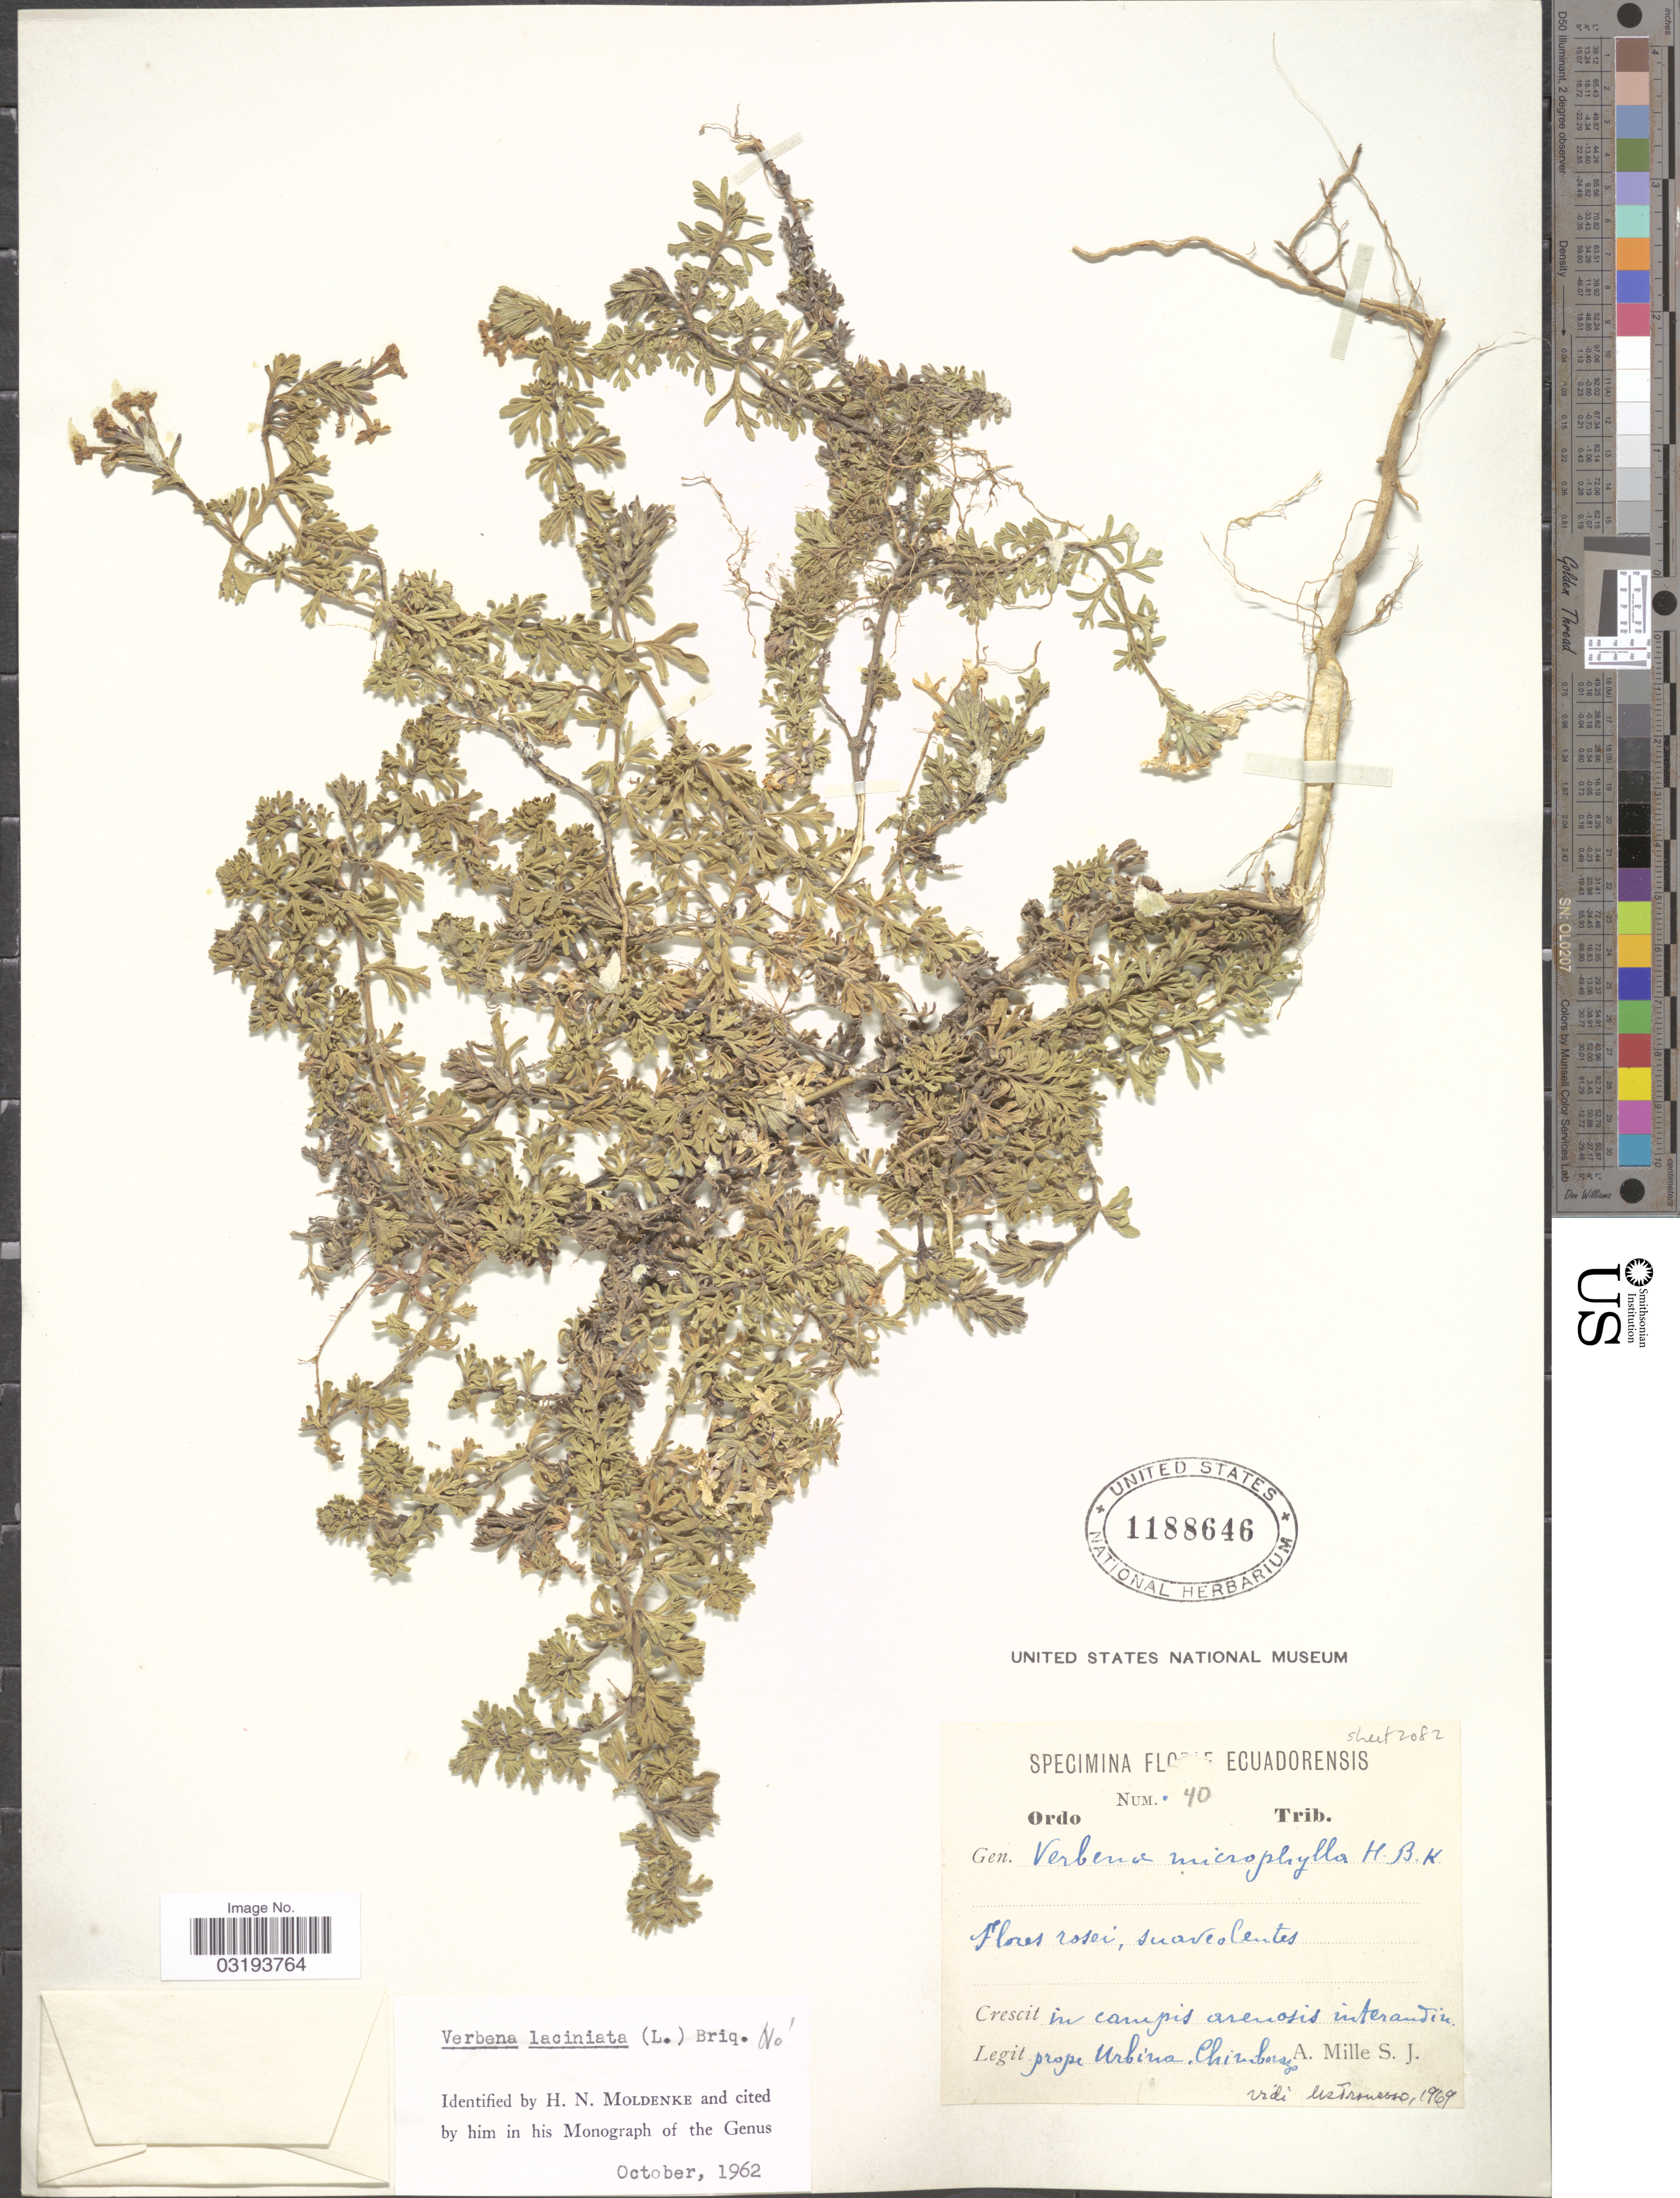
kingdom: Plantae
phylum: Tracheophyta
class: Magnoliopsida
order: Lamiales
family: Verbenaceae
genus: Verbena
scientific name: Verbena laciniata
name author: (L.) Briq.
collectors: A. Mille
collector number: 40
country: Ecuador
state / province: Chimborazo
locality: prope Urbina.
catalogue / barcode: US 1188646